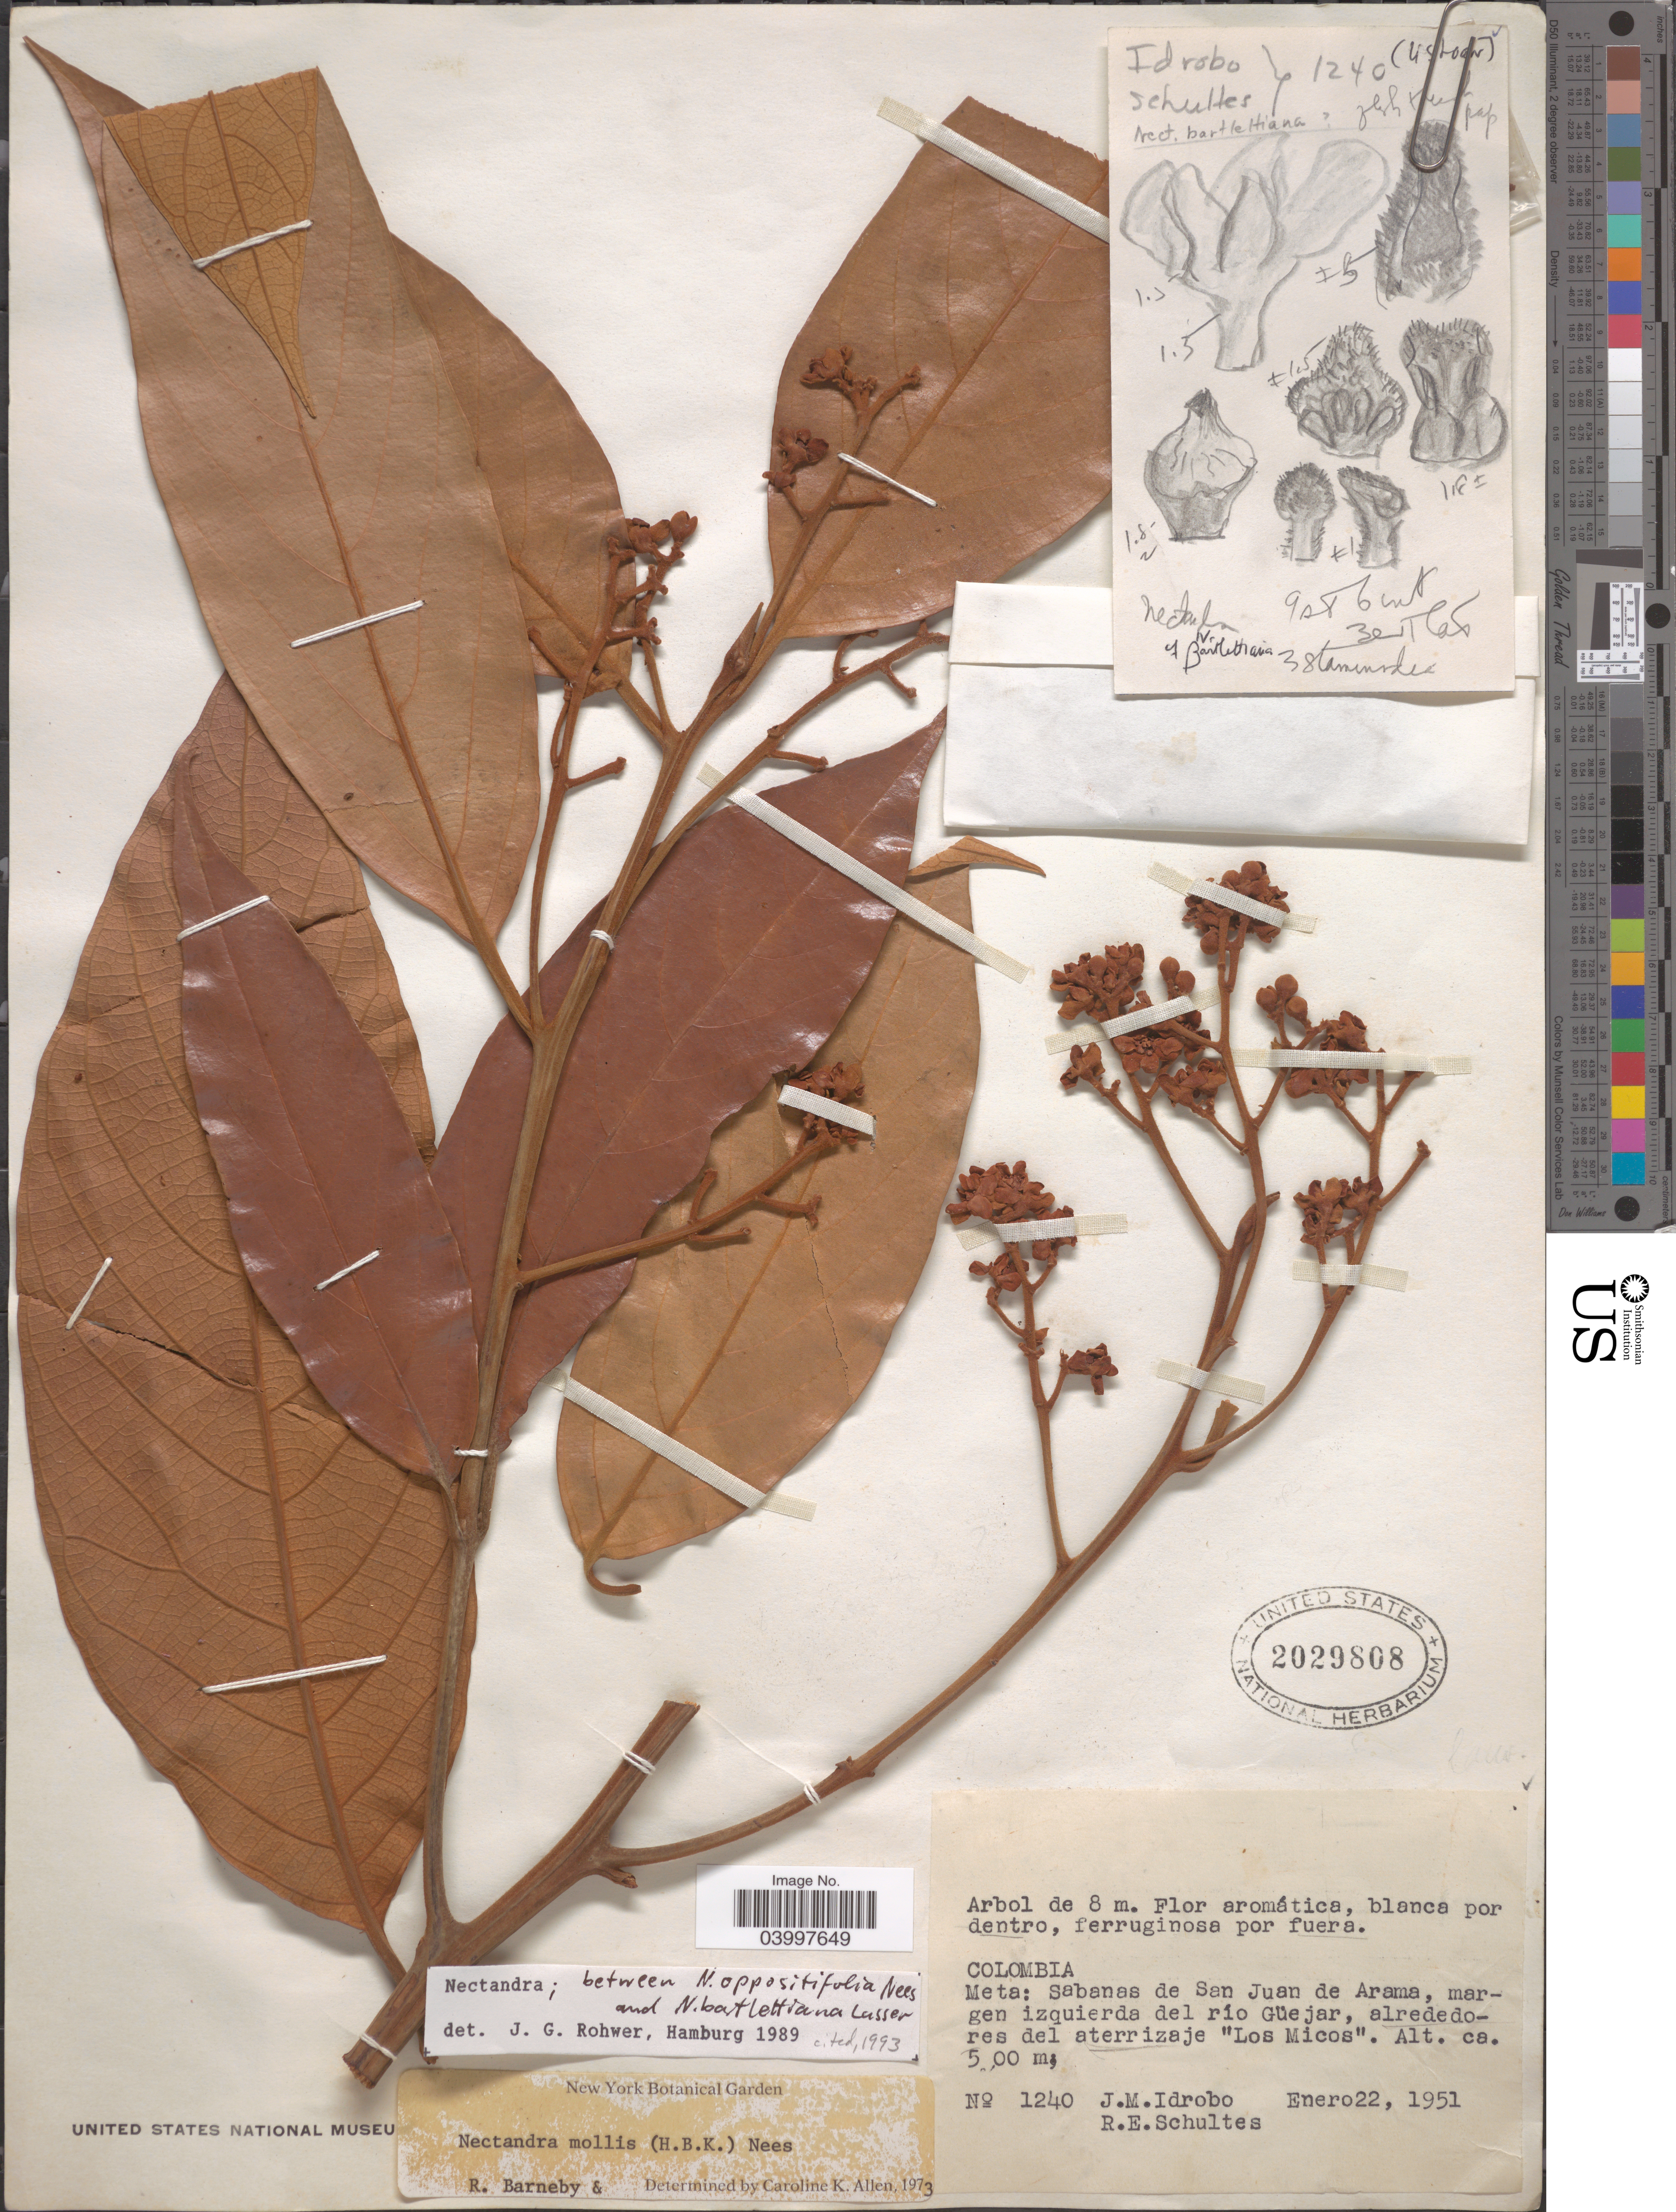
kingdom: Plantae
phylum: Tracheophyta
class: Magnoliopsida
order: Laurales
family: Lauraceae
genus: Nectandra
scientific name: Nectandra bartlettiana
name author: Lasser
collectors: J. M. Idrobo & R. E. Schultes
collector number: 1240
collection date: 1951-01-22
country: Colombia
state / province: Meta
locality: Sabanas de San Juan de Arama, margen izquierda del río Güejar, alrededores del aterrizaje "Los Micos".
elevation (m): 500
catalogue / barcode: US 2029808